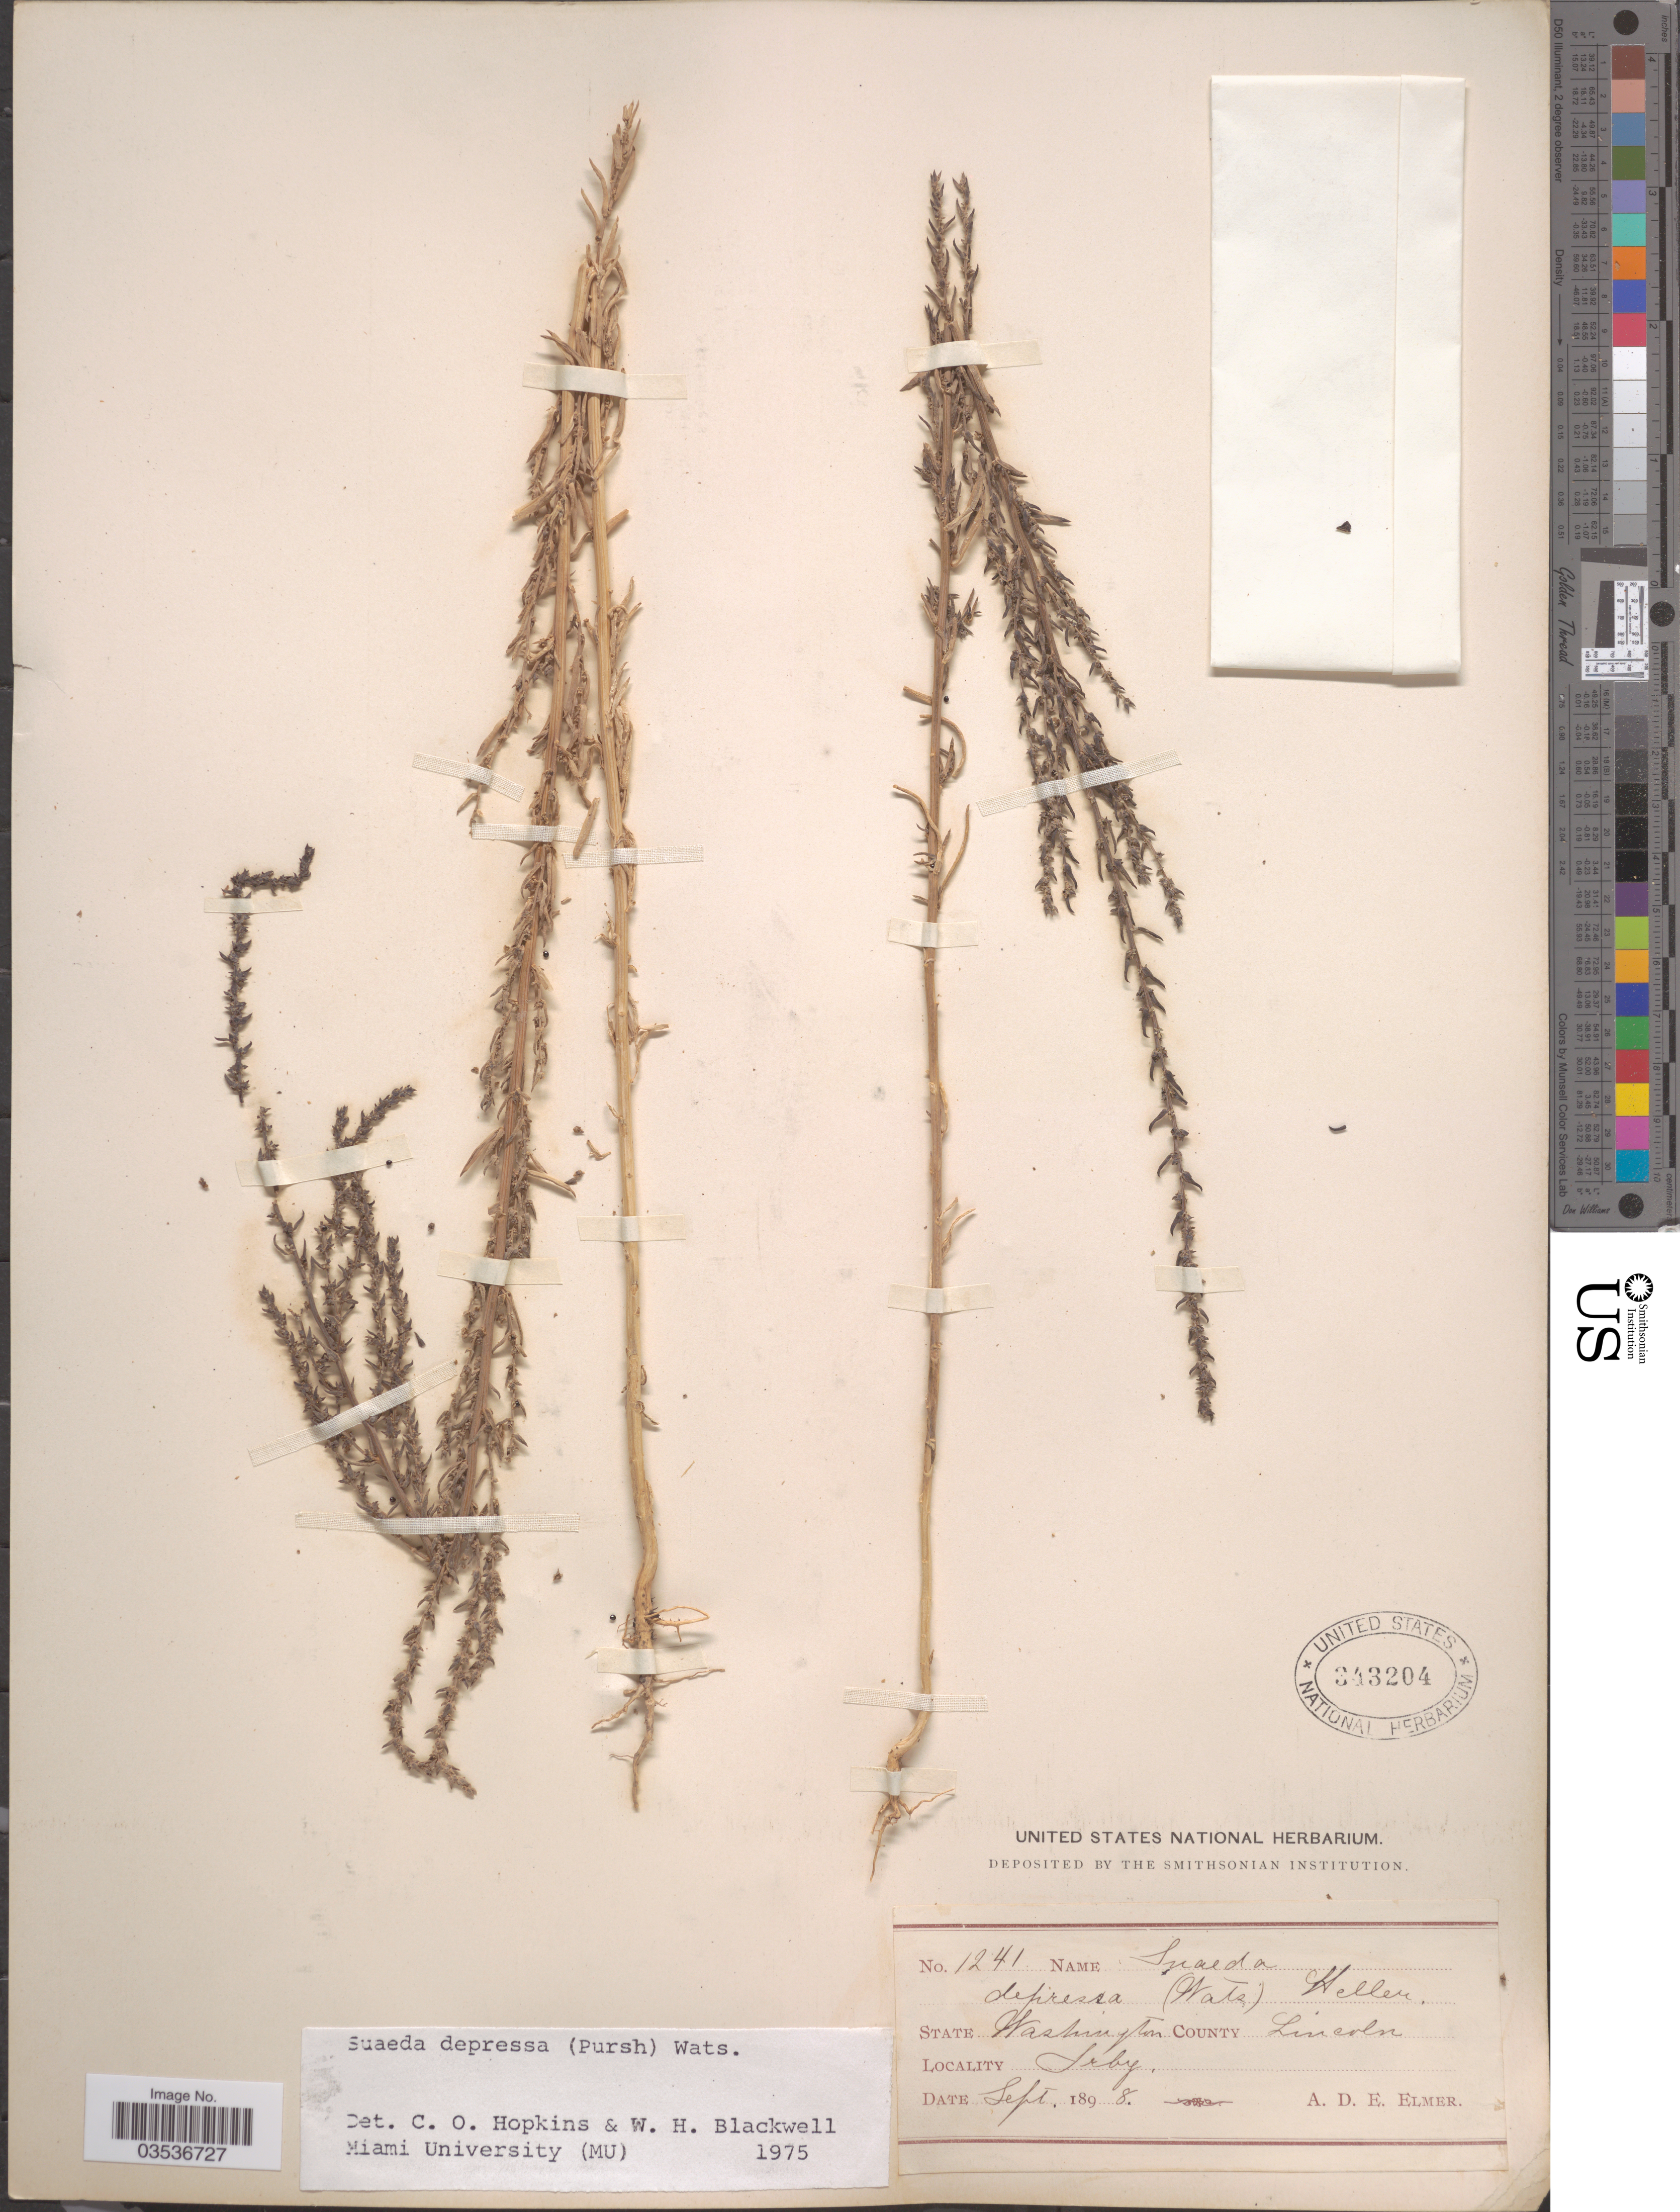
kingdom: Plantae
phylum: Tracheophyta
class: Magnoliopsida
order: Caryophyllales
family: Amaranthaceae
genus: Suaeda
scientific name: Suaeda depressa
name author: (Pursh) S. Watson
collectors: A. D. E. Elmer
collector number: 1241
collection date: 1898-09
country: United States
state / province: Washington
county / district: Lincoln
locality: County Lincoln. Irby.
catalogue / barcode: US 343204